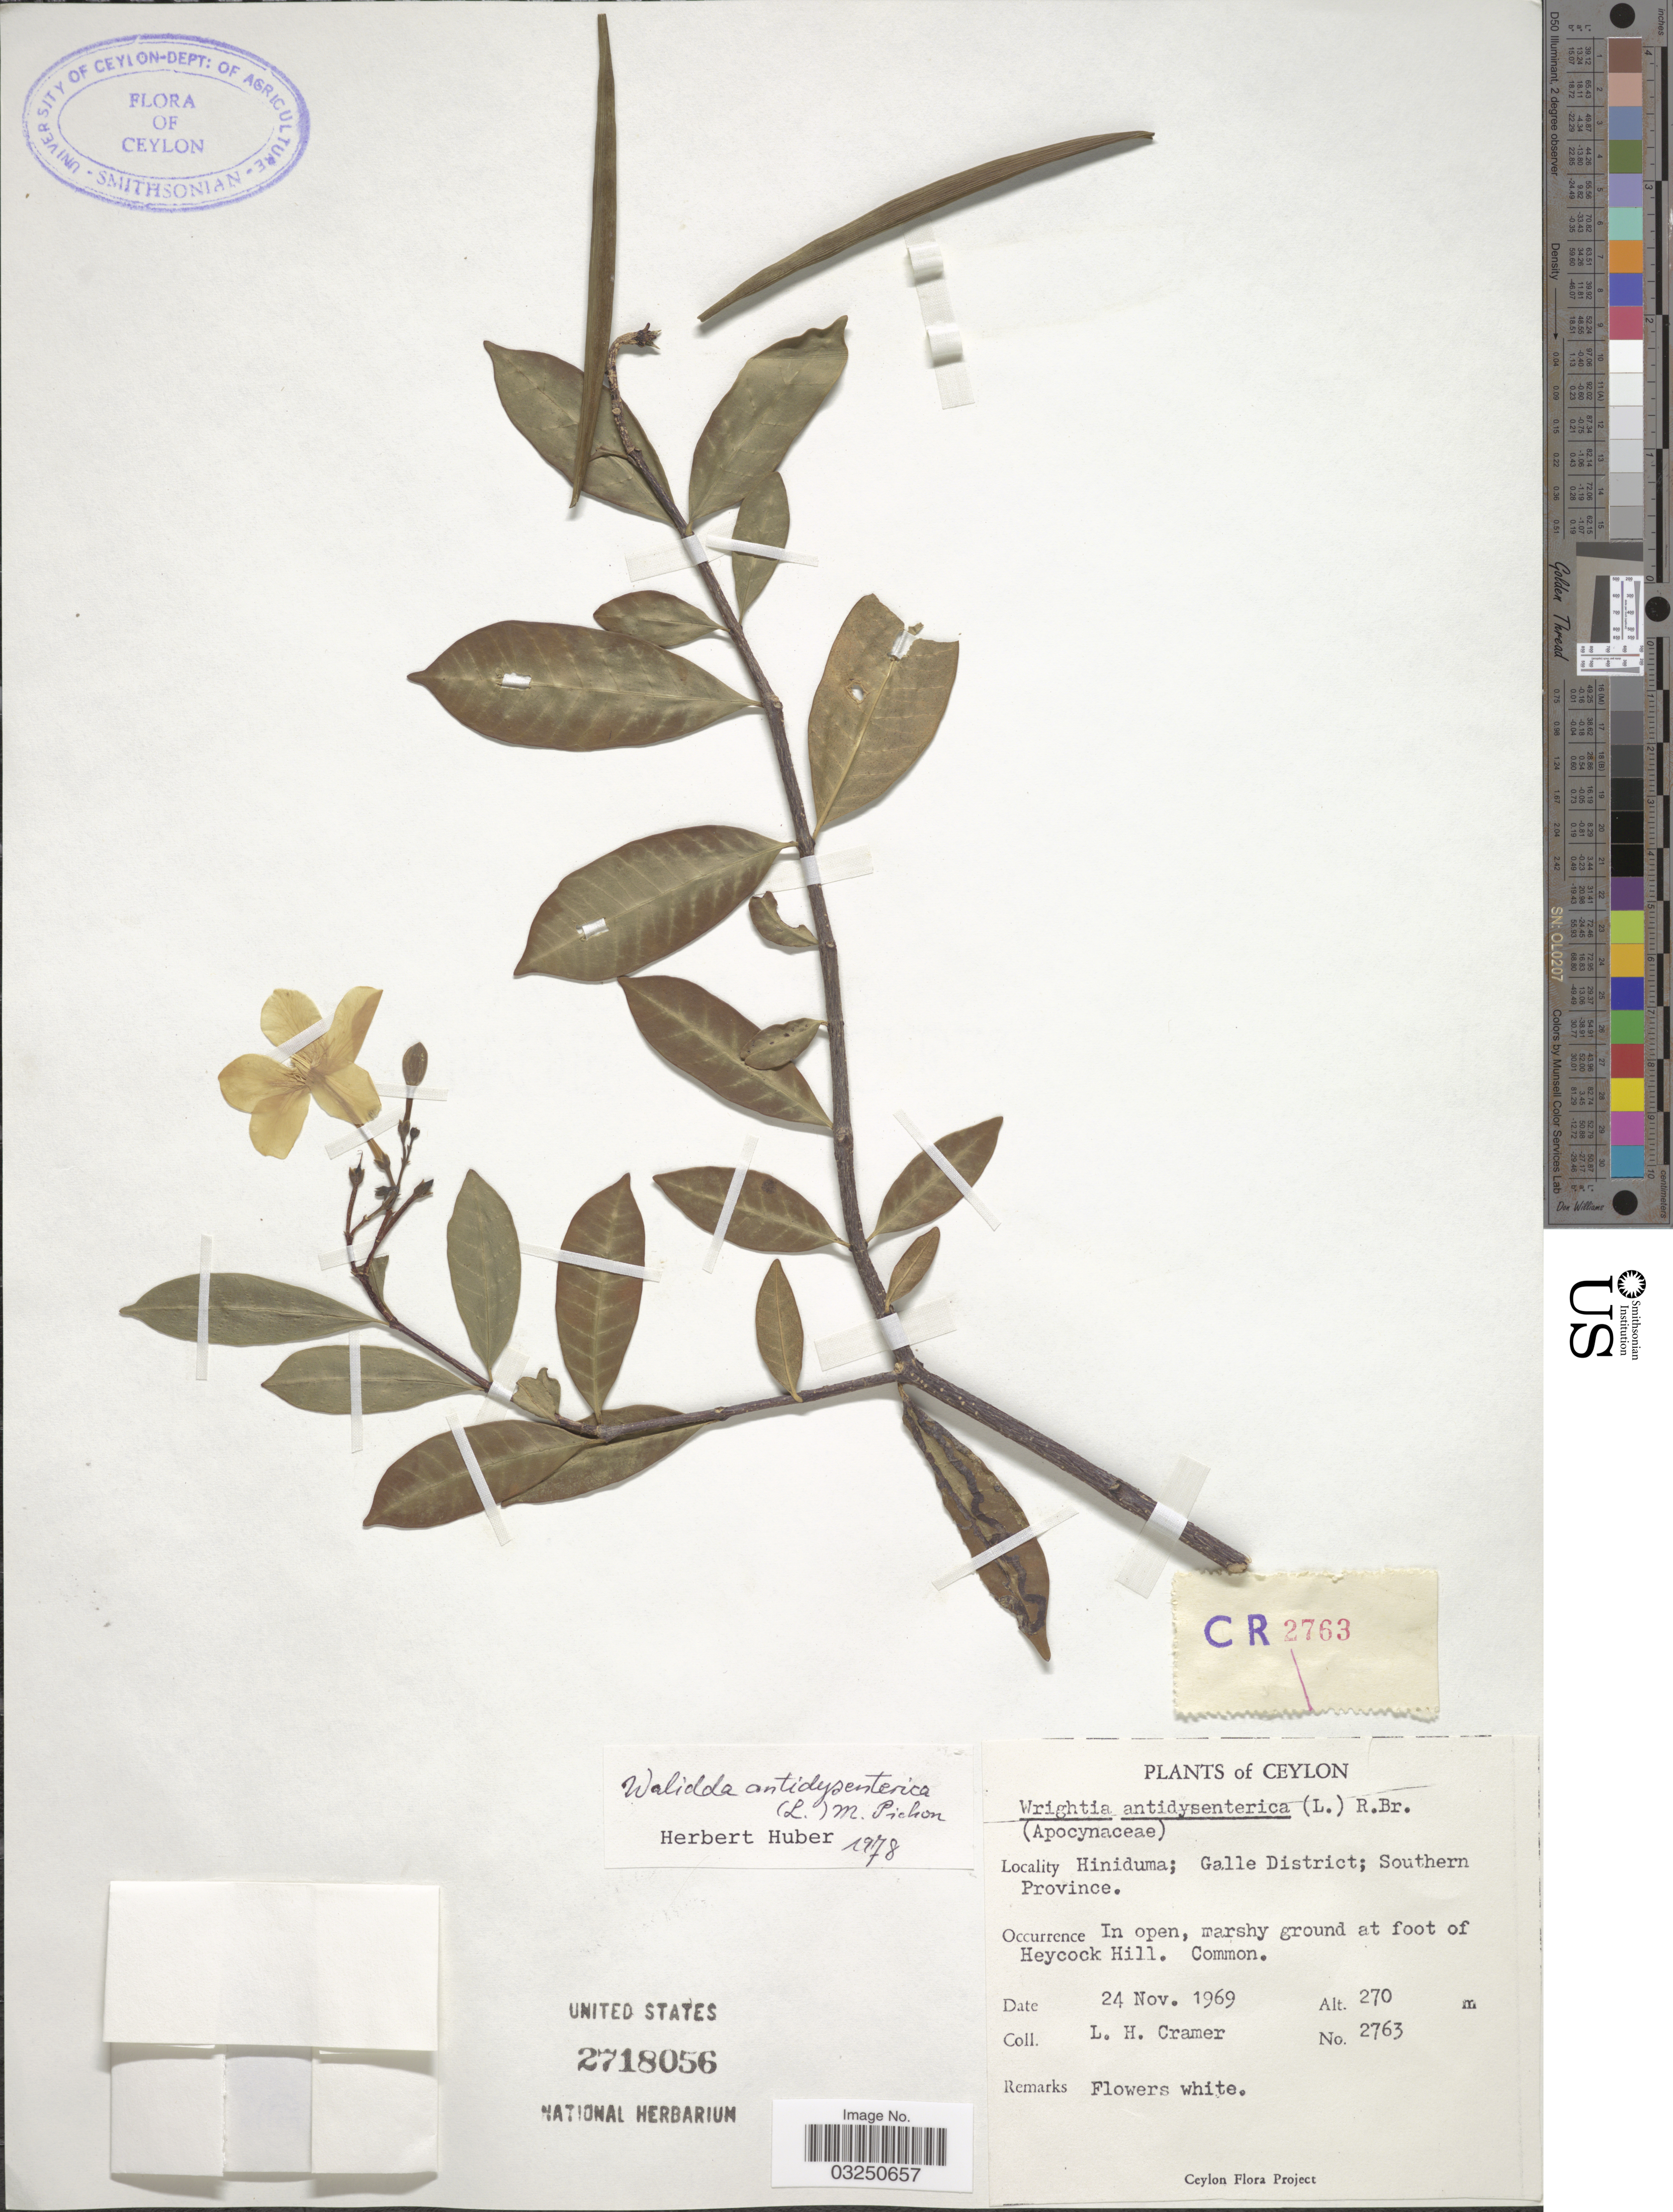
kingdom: Plantae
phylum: Tracheophyta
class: Magnoliopsida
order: Gentianales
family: Apocynaceae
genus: Wrightia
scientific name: Wrightia antidysenterica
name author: (L.) R. Br.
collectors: L. H. Cramer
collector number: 2763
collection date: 1969-11-24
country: Sri Lanka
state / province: Southern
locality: Ceylon. Hiniduma; Galle District.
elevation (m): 270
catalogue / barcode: US 2718056